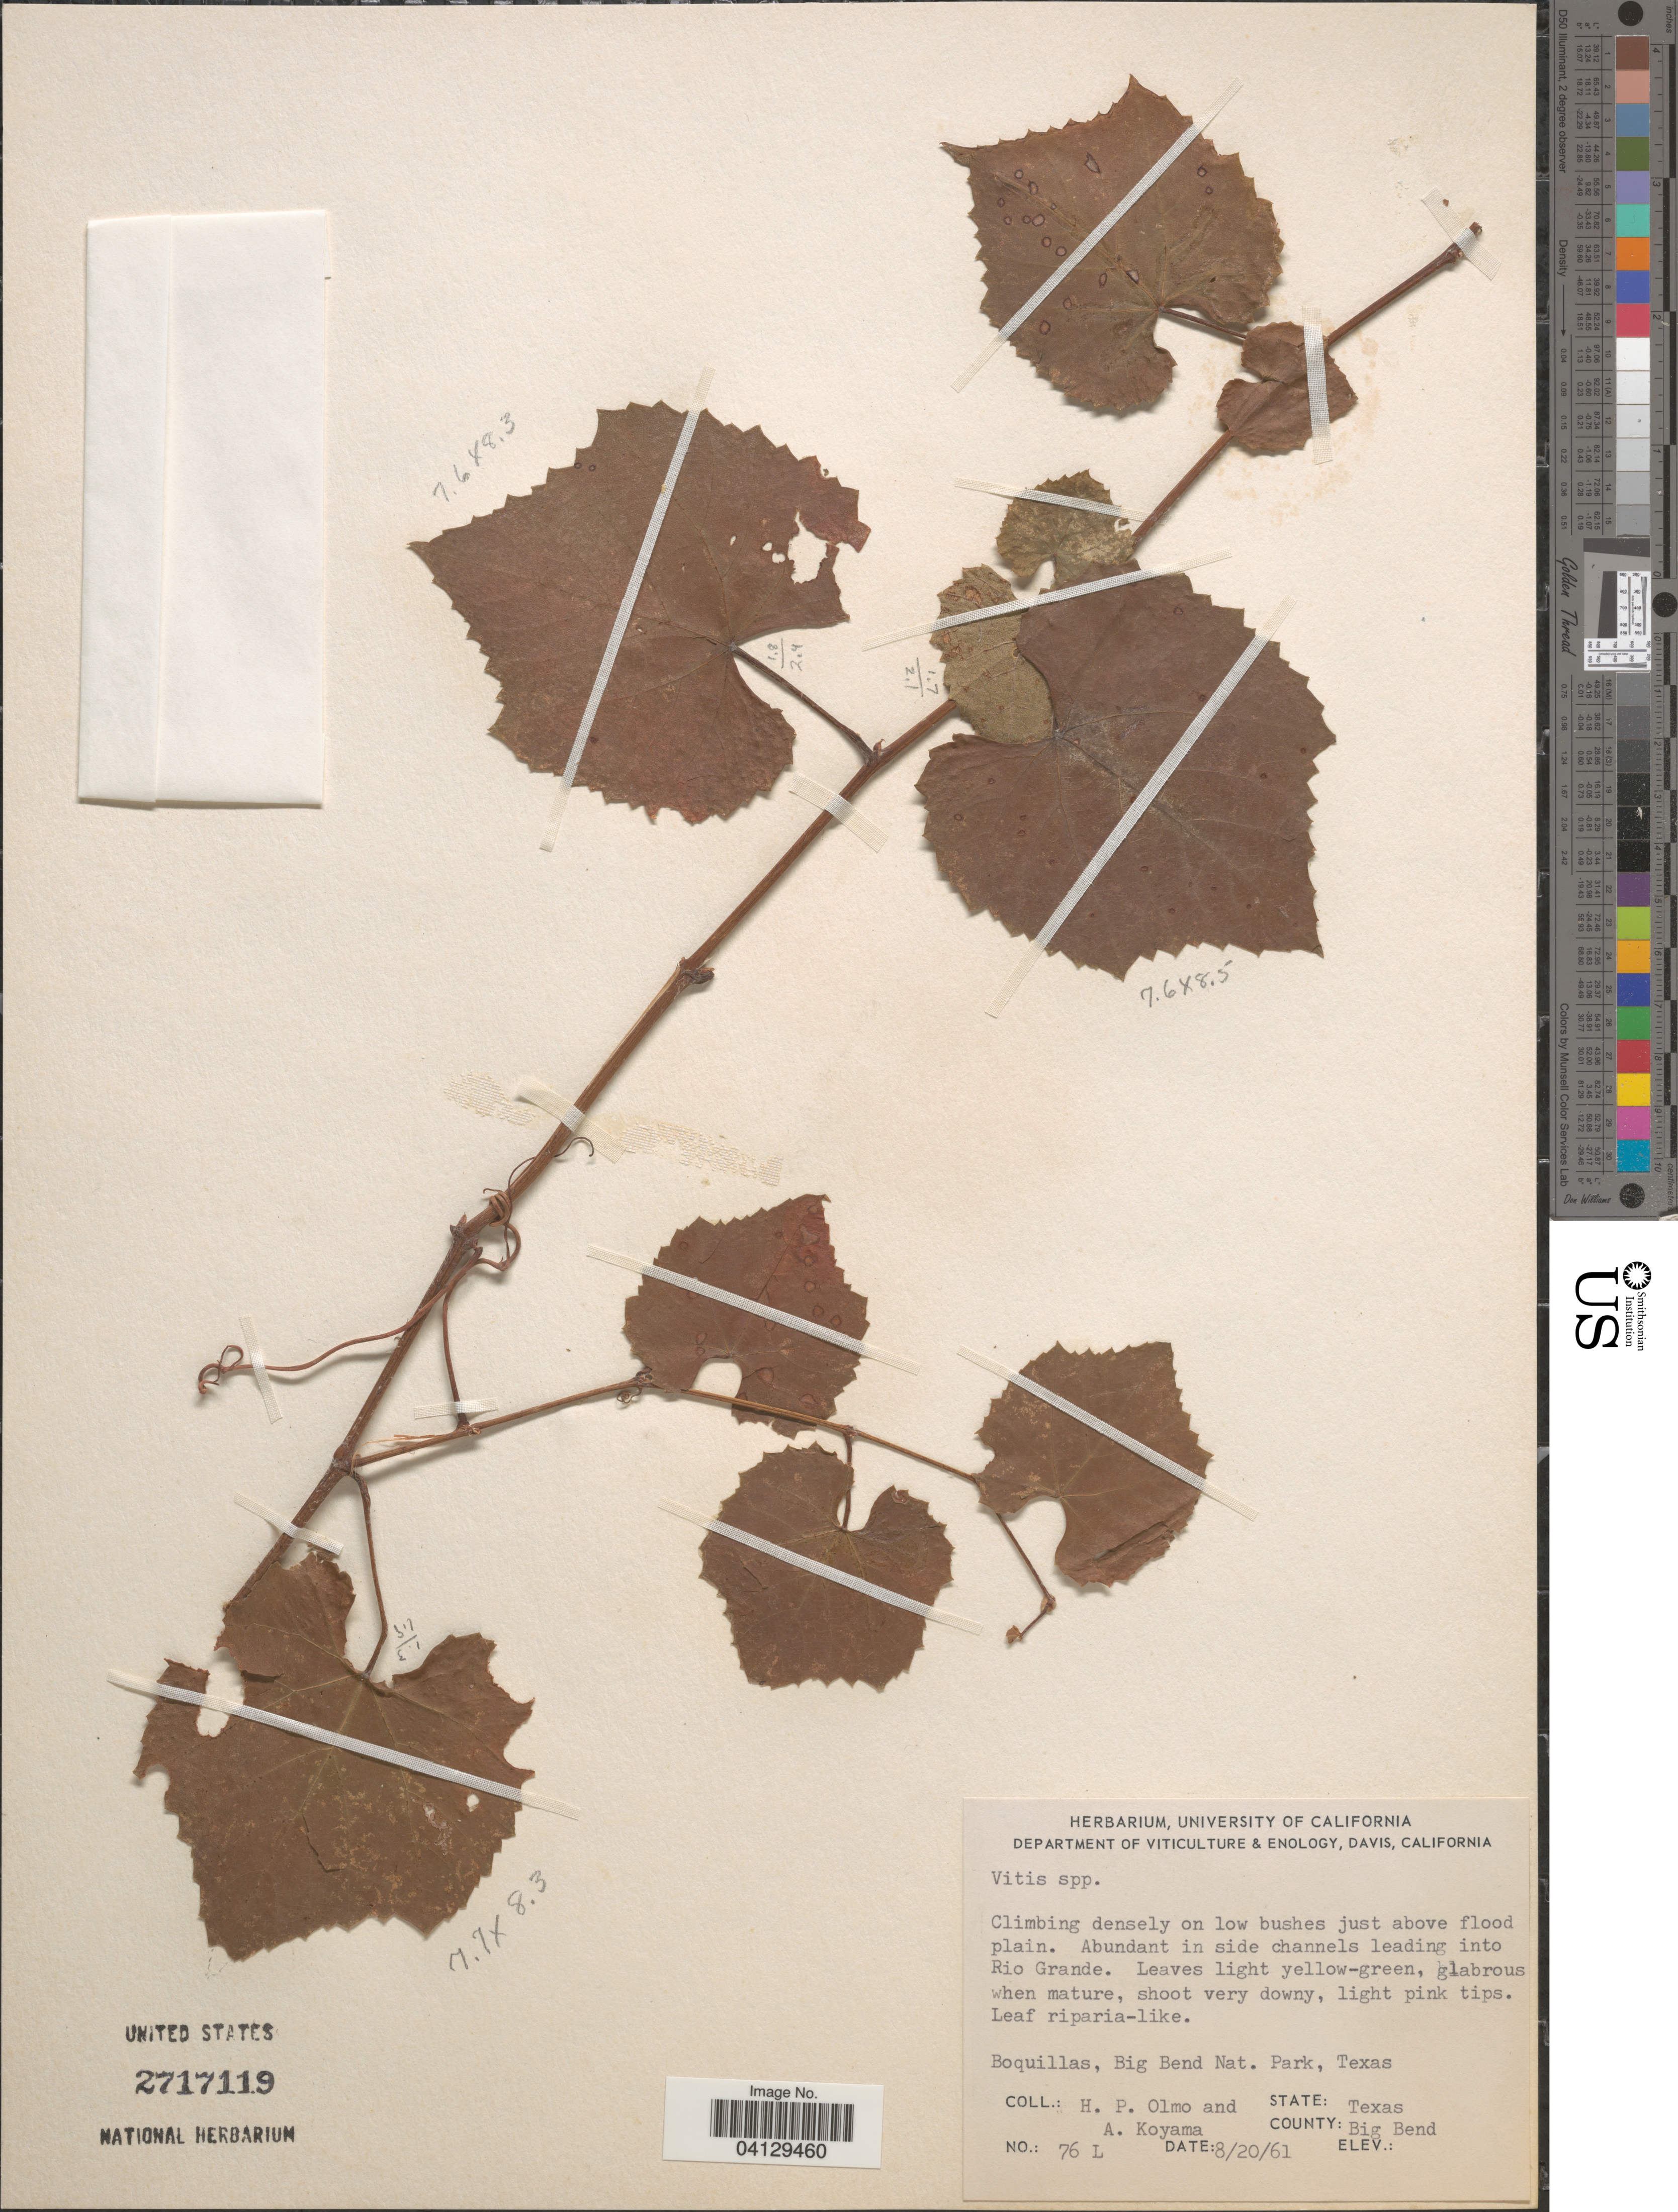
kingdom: Plantae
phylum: Tracheophyta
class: Magnoliopsida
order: Vitales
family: Vitaceae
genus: Vitis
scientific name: Vitis sp.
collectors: H. Olmo & A. Koyama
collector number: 76L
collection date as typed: Transcribed d/m/y: 20/8/61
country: United States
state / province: Texas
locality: Abundant in side channels leading into Rio Grande. Boquillas, Big Bend Nat. Park. County: Big Bend.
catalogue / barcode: US 2717119